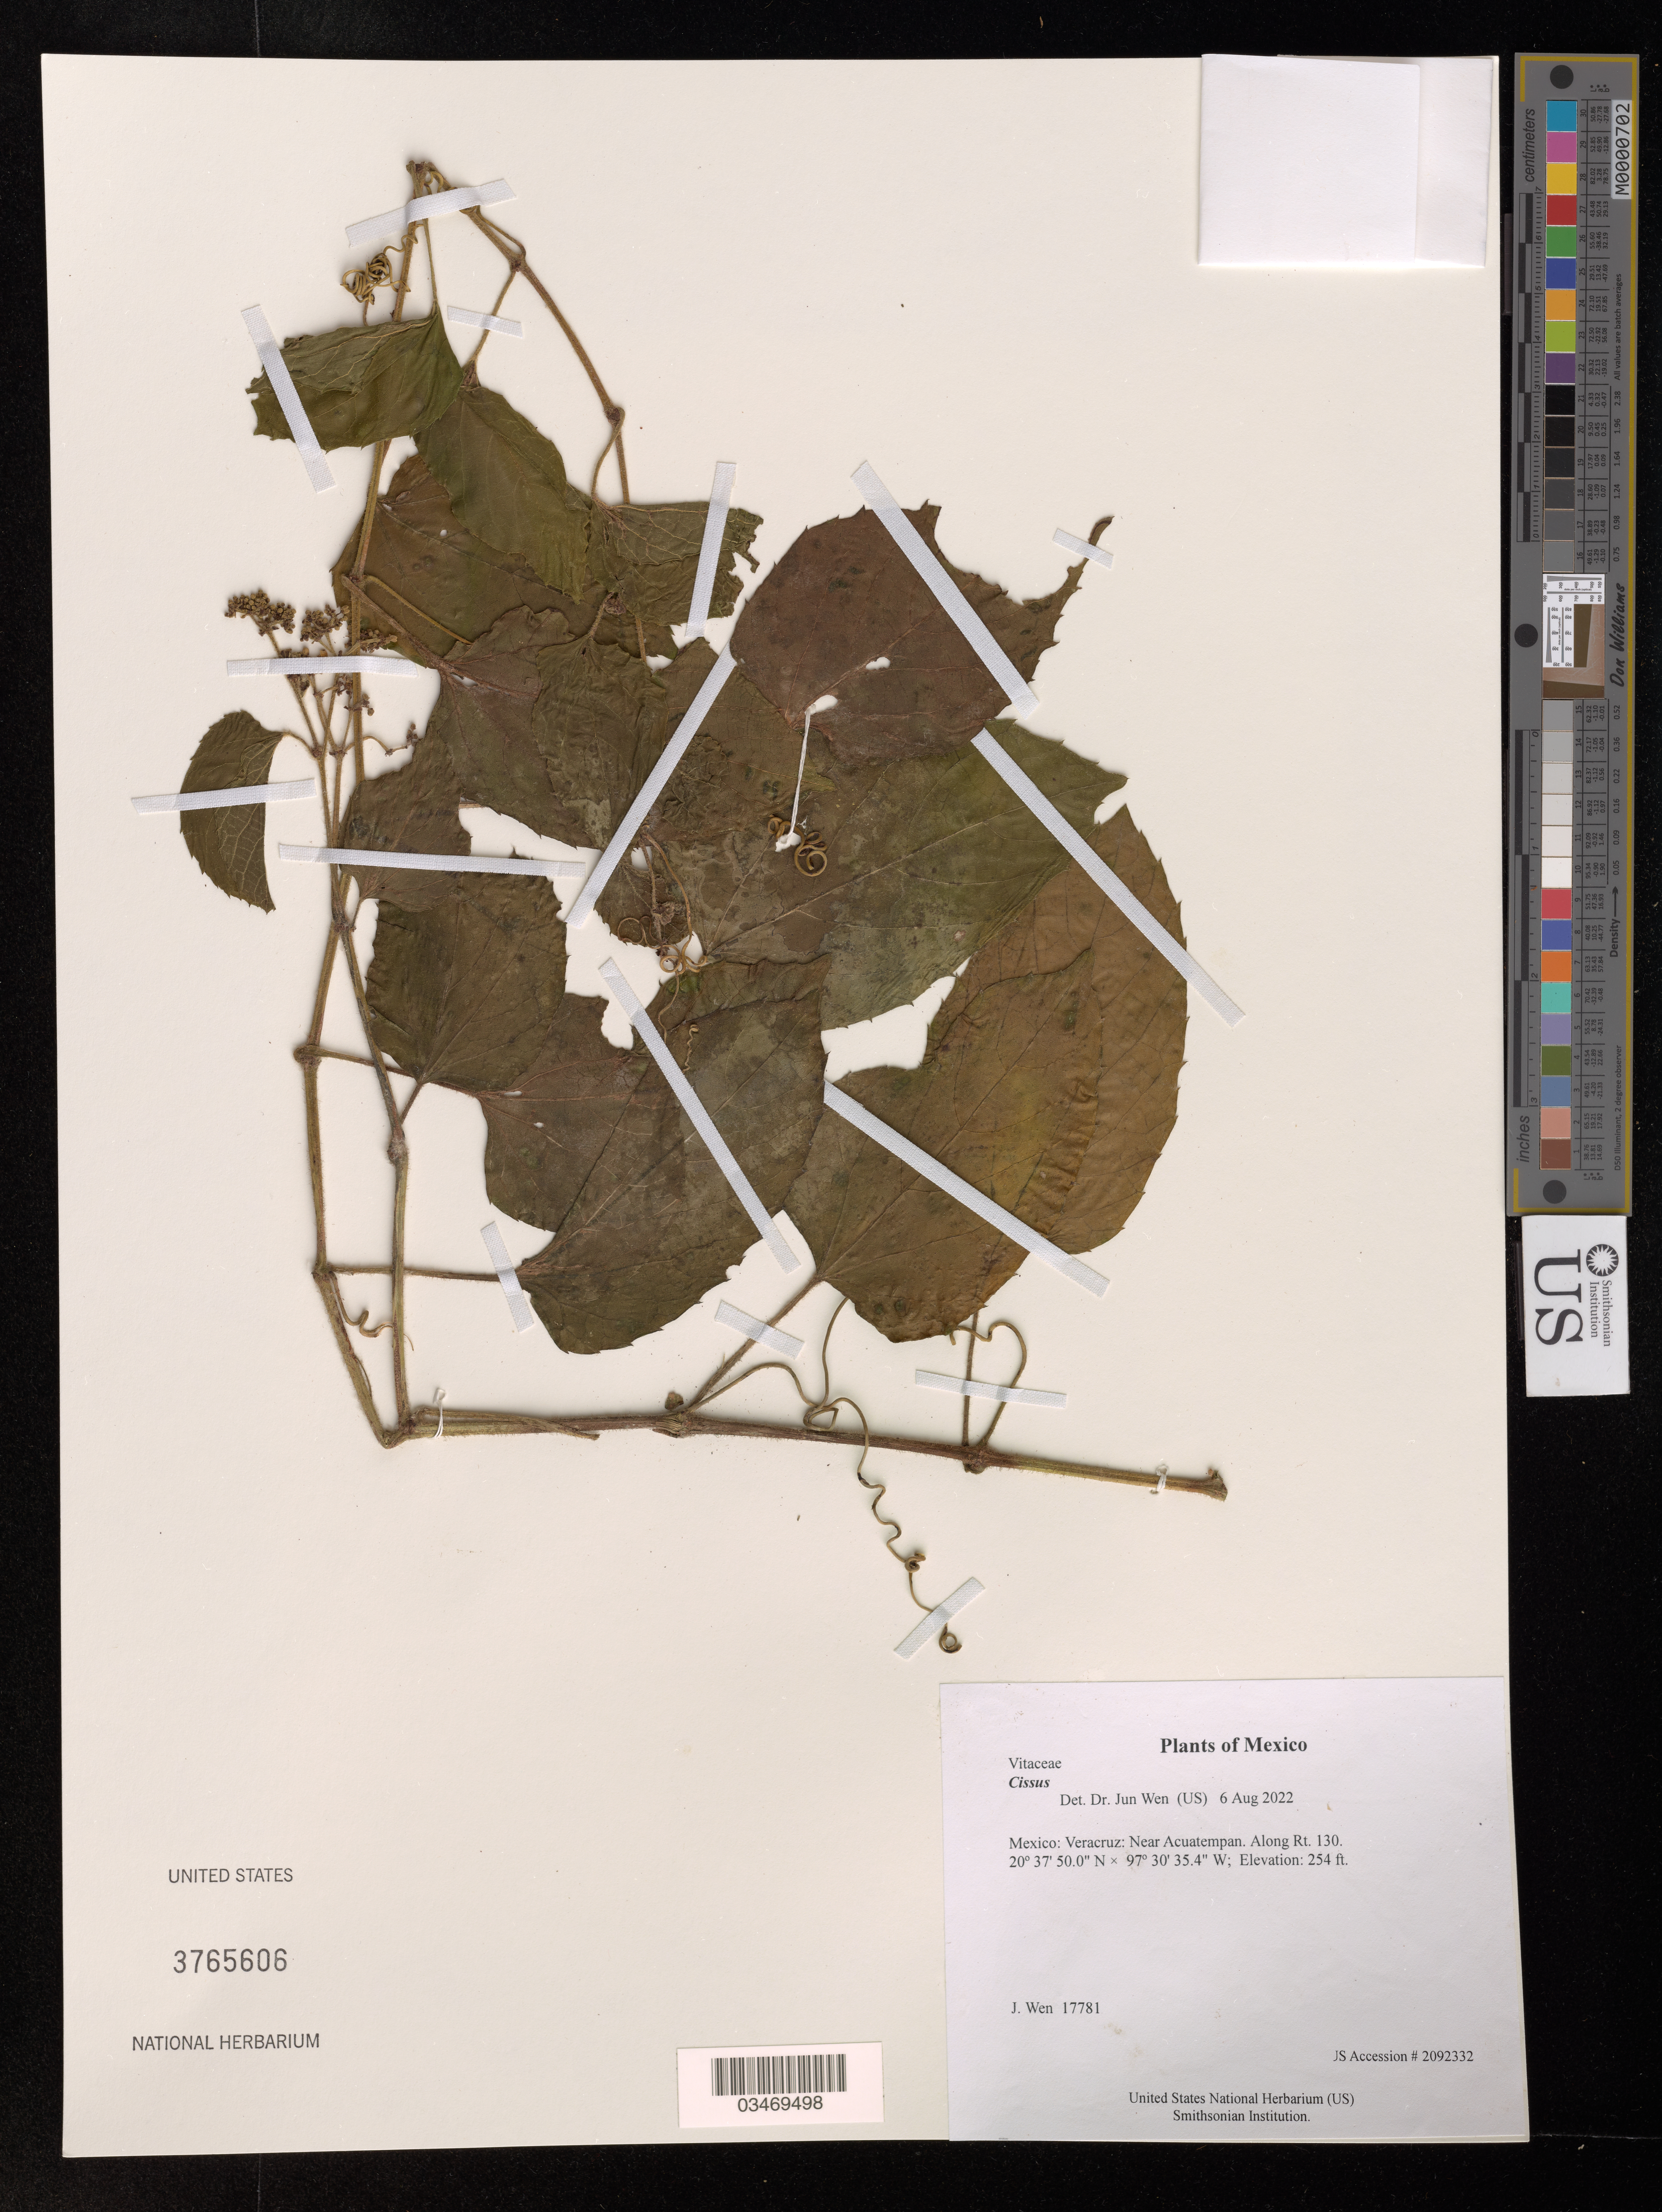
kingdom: Plantae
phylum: Tracheophyta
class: Magnoliopsida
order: Vitales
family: Vitaceae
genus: Cissus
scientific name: Cissus sp.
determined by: Wen, Jun, (BOT), Smithsonian Institution - National Museum of Natural History (UNITED STATES)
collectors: J. Wen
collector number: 17781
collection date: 2022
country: Mexico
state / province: Veracruz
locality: Near Acuatempan. Along Rt. 130.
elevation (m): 77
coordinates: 20 37.834 N, 97 30.590 W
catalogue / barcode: US 3765606